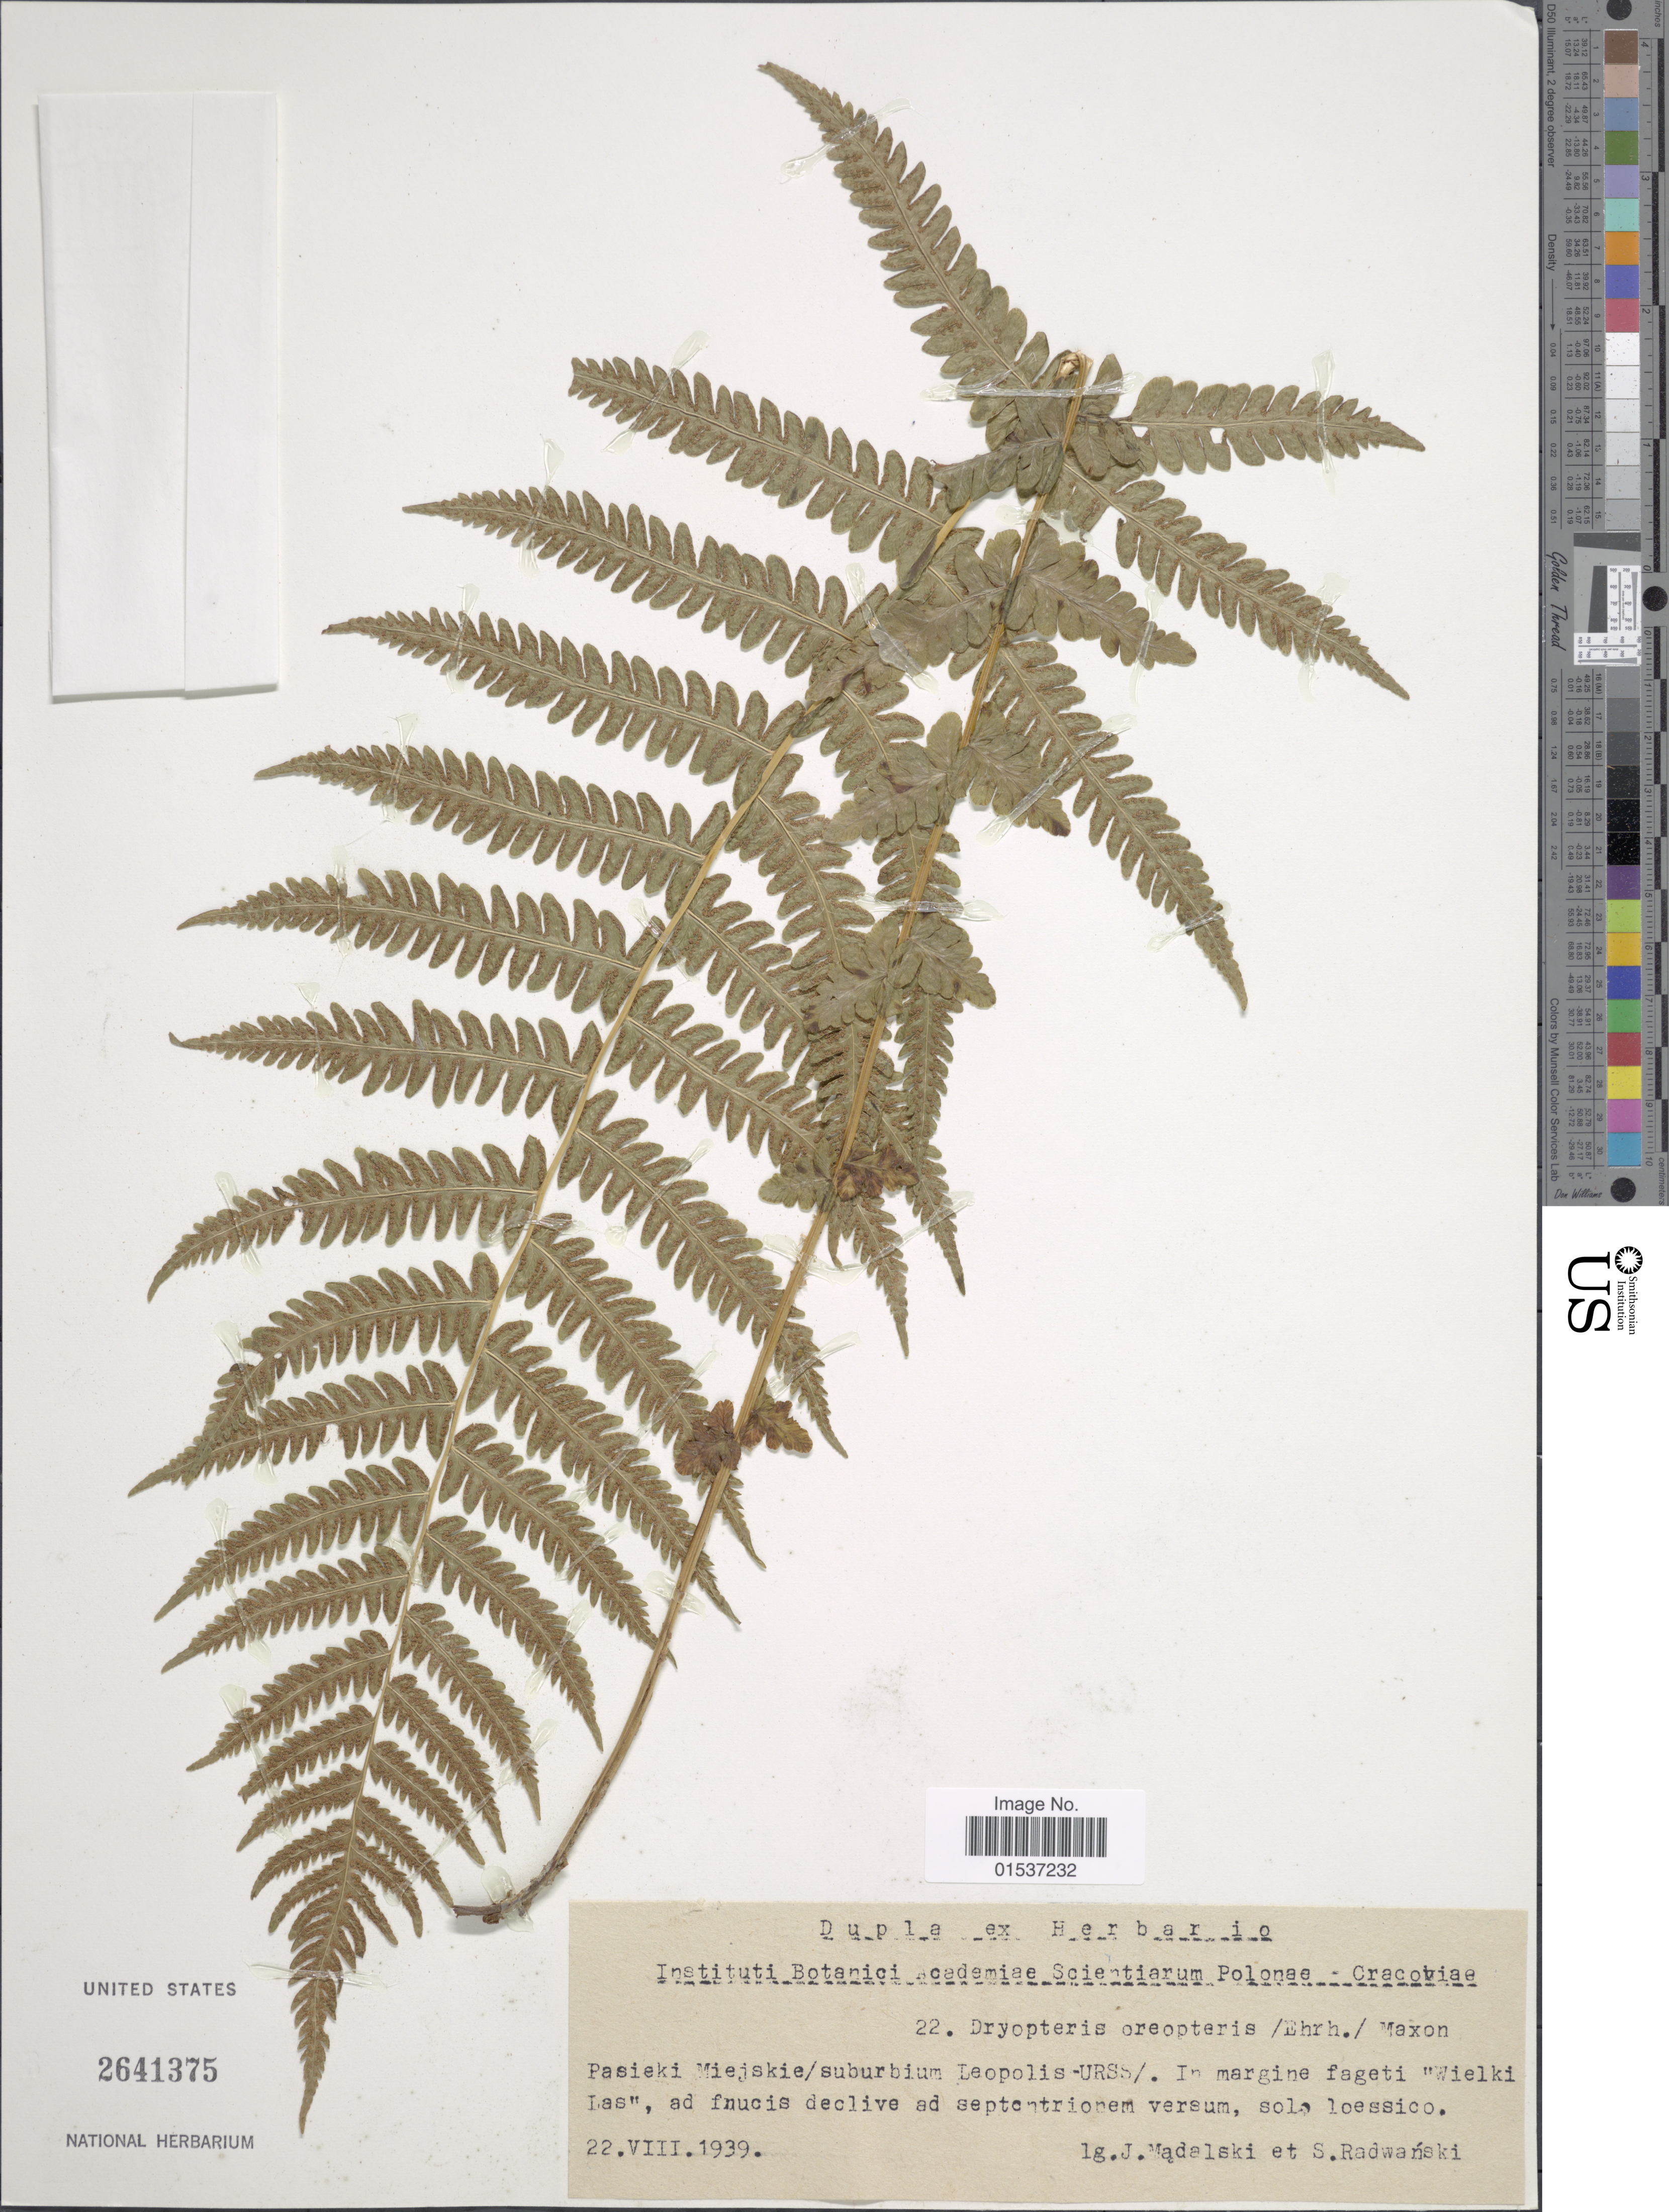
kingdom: Plantae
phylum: Tracheophyta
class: Polypodiopsida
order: Polypodiales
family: Thelypteridaceae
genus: Oreopteris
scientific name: Oreopteris limbosperma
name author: (All.) K. Iwats.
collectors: J. Madalski & S. Radwanski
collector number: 22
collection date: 1939-08-22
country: Poland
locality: Pasieki Miejskie/suburbium Leopolis-URSS. In margine gafeti "Wielki Las".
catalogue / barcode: US 2641375